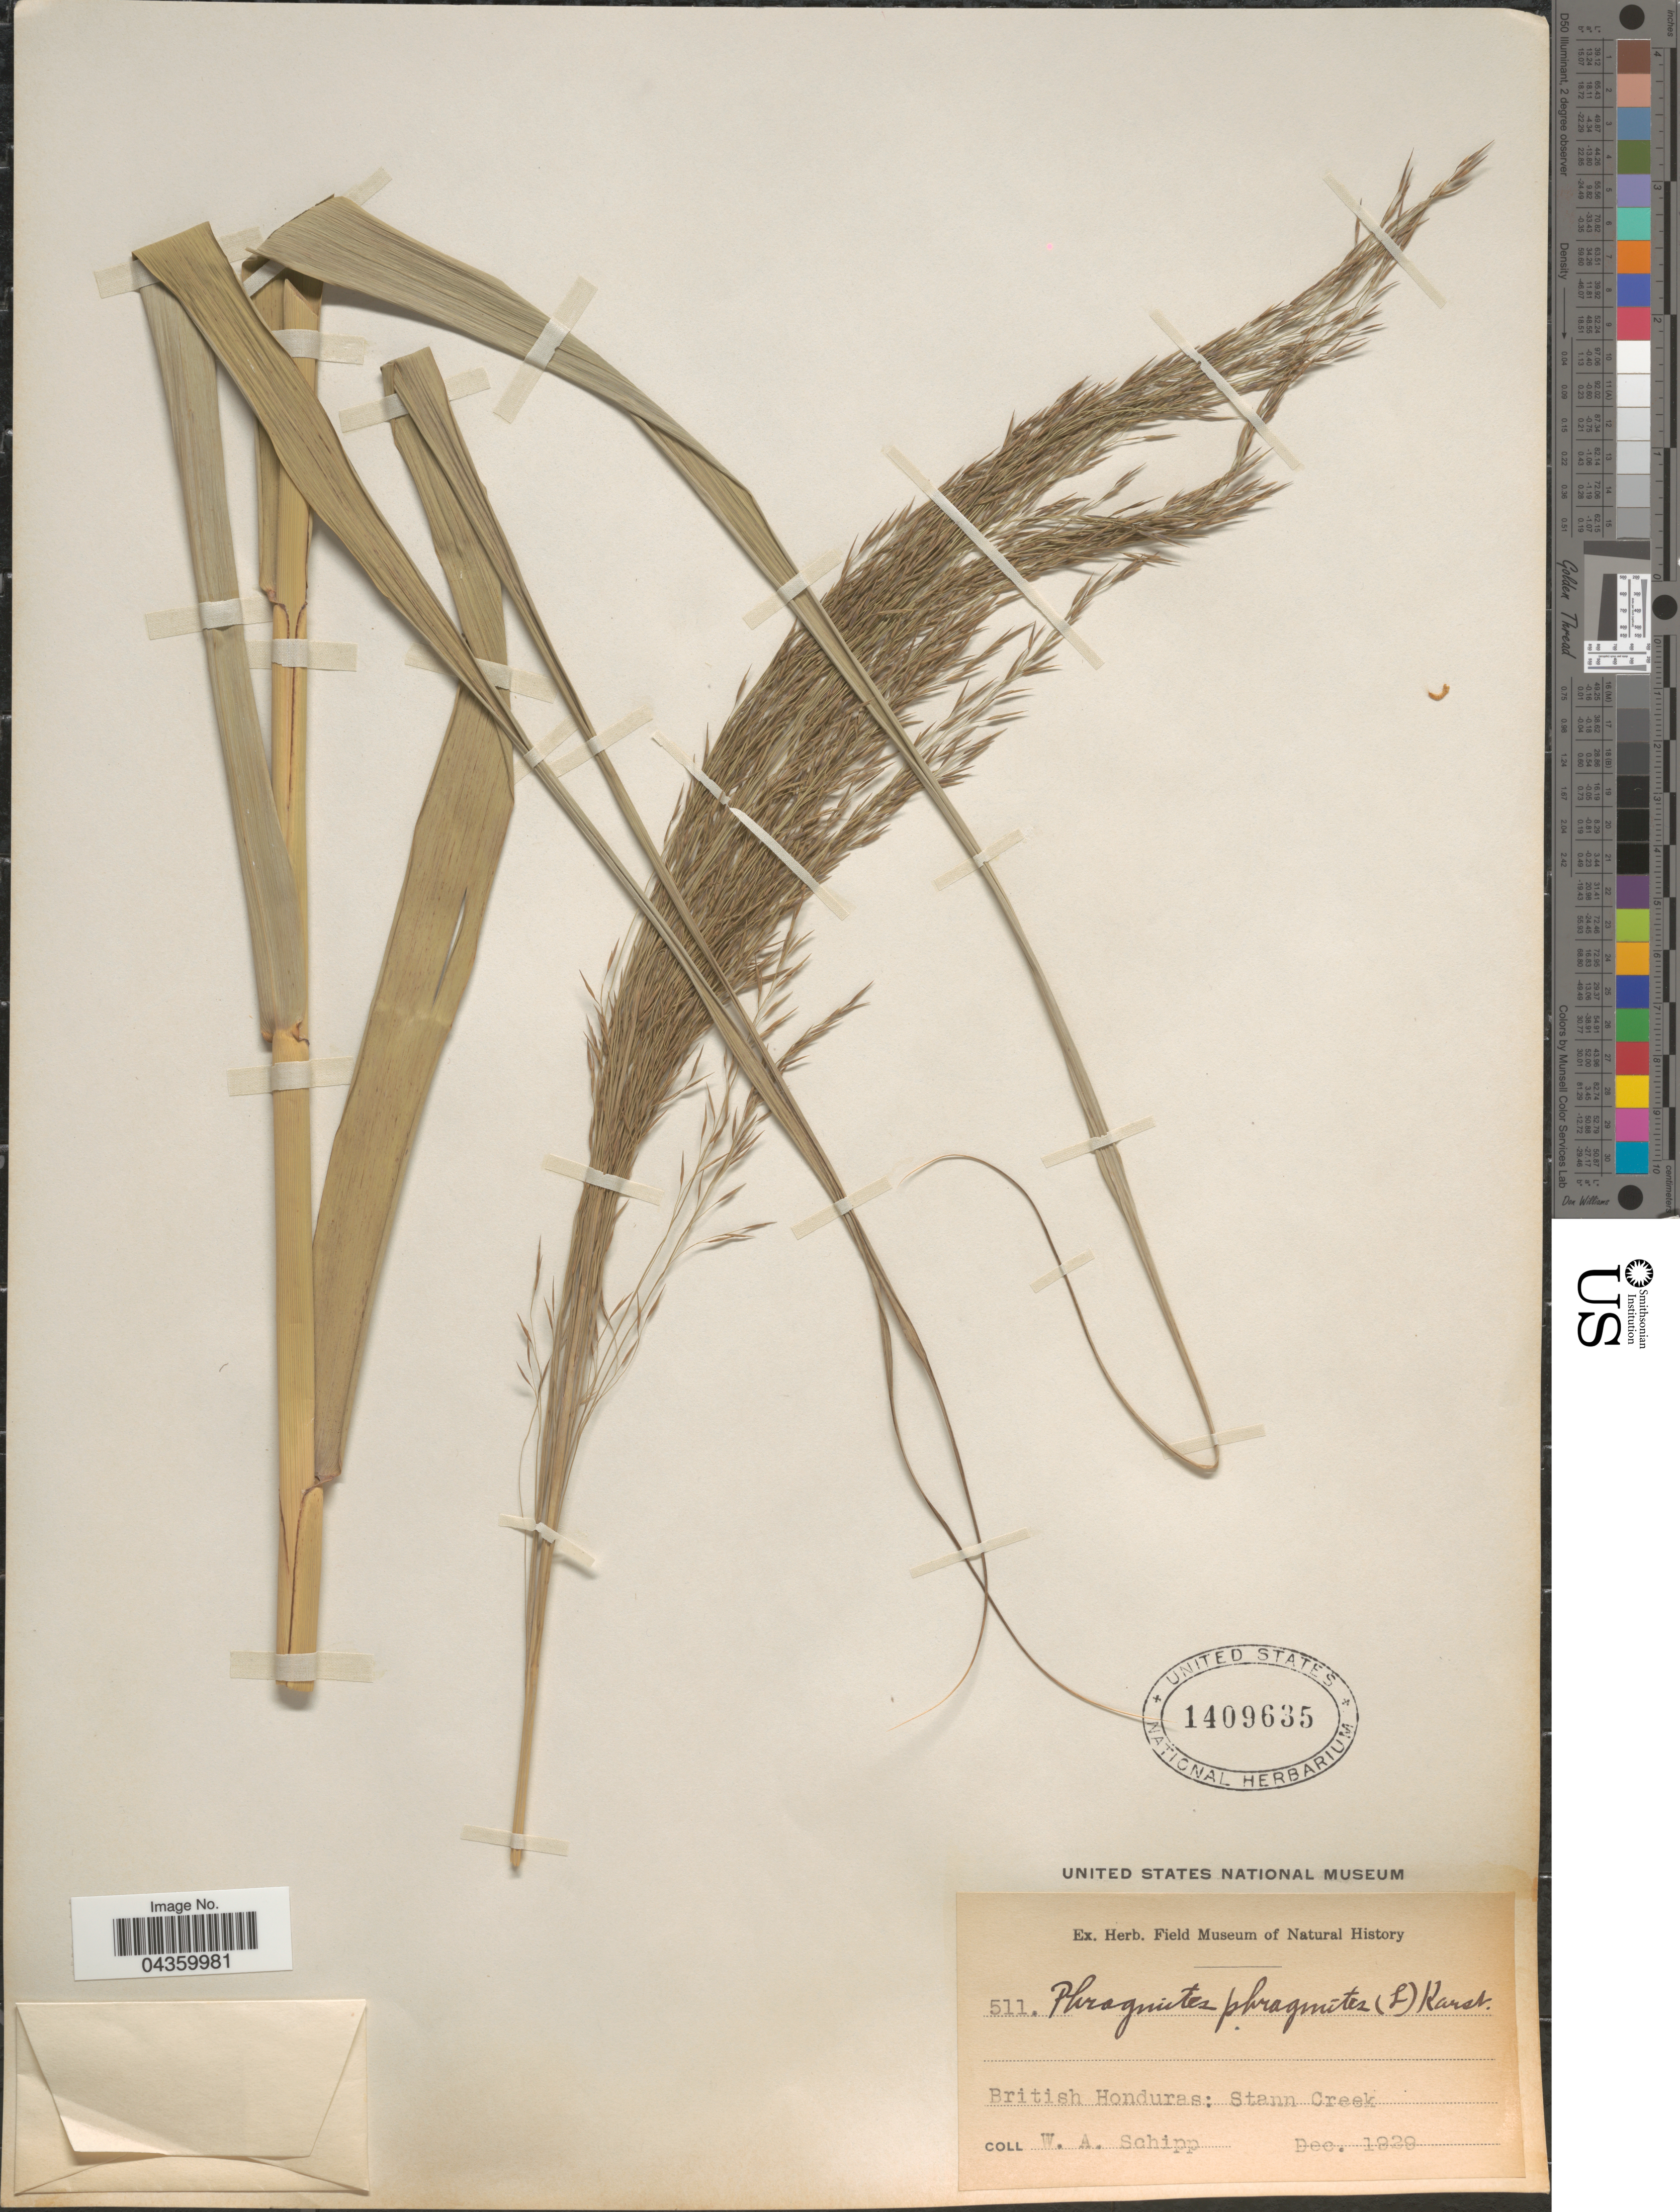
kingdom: Plantae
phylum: Tracheophyta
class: Liliopsida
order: Poales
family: Poaceae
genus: Phragmites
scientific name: Phragmites australis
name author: (Cav.) Trin. ex Steud.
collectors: W. Schipp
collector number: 511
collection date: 1929-12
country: Belize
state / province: Stann Creek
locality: British Honduras: Stann Creek.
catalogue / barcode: US 1409635